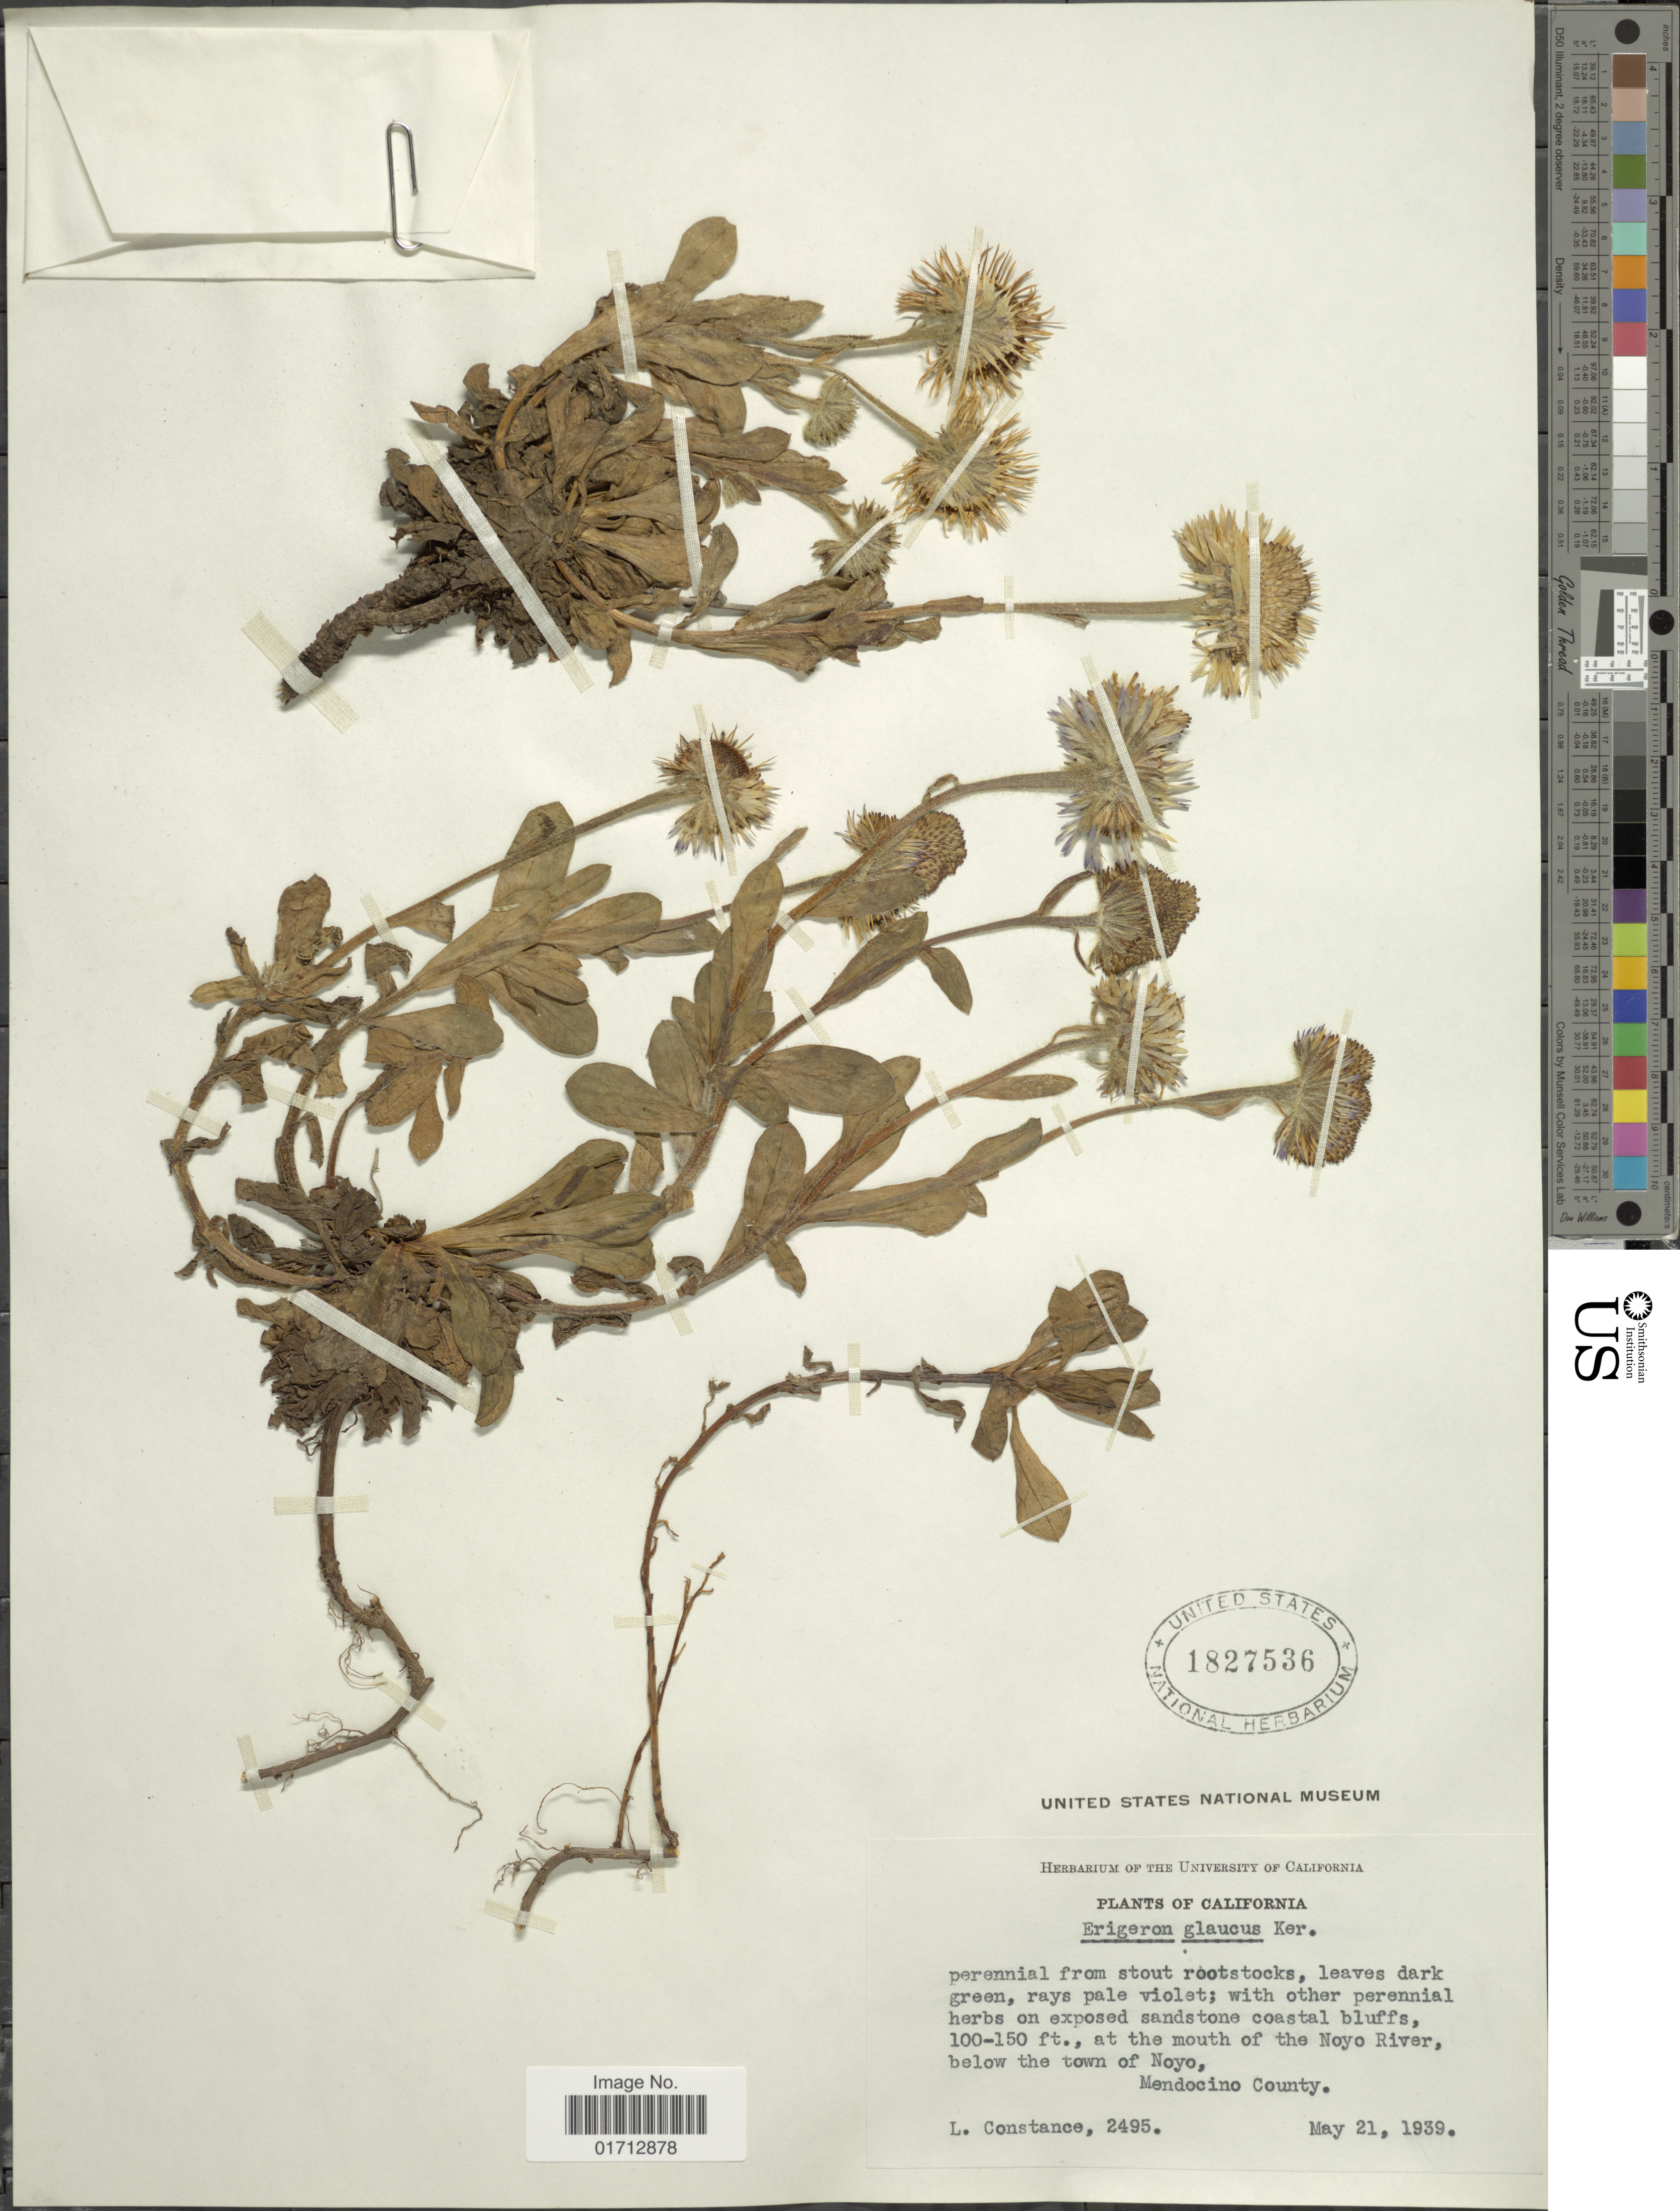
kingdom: Plantae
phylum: Tracheophyta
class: Magnoliopsida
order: Asterales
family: Asteraceae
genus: Erigeron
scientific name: Erigeron glaucus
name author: Ker Gawl.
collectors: L. Constance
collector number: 2495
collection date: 1939-05-21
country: United States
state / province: California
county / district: Mendocino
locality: Mendocino County, at the mouth of the Noyo River, below the town of Noyo.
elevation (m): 30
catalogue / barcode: US 1827536